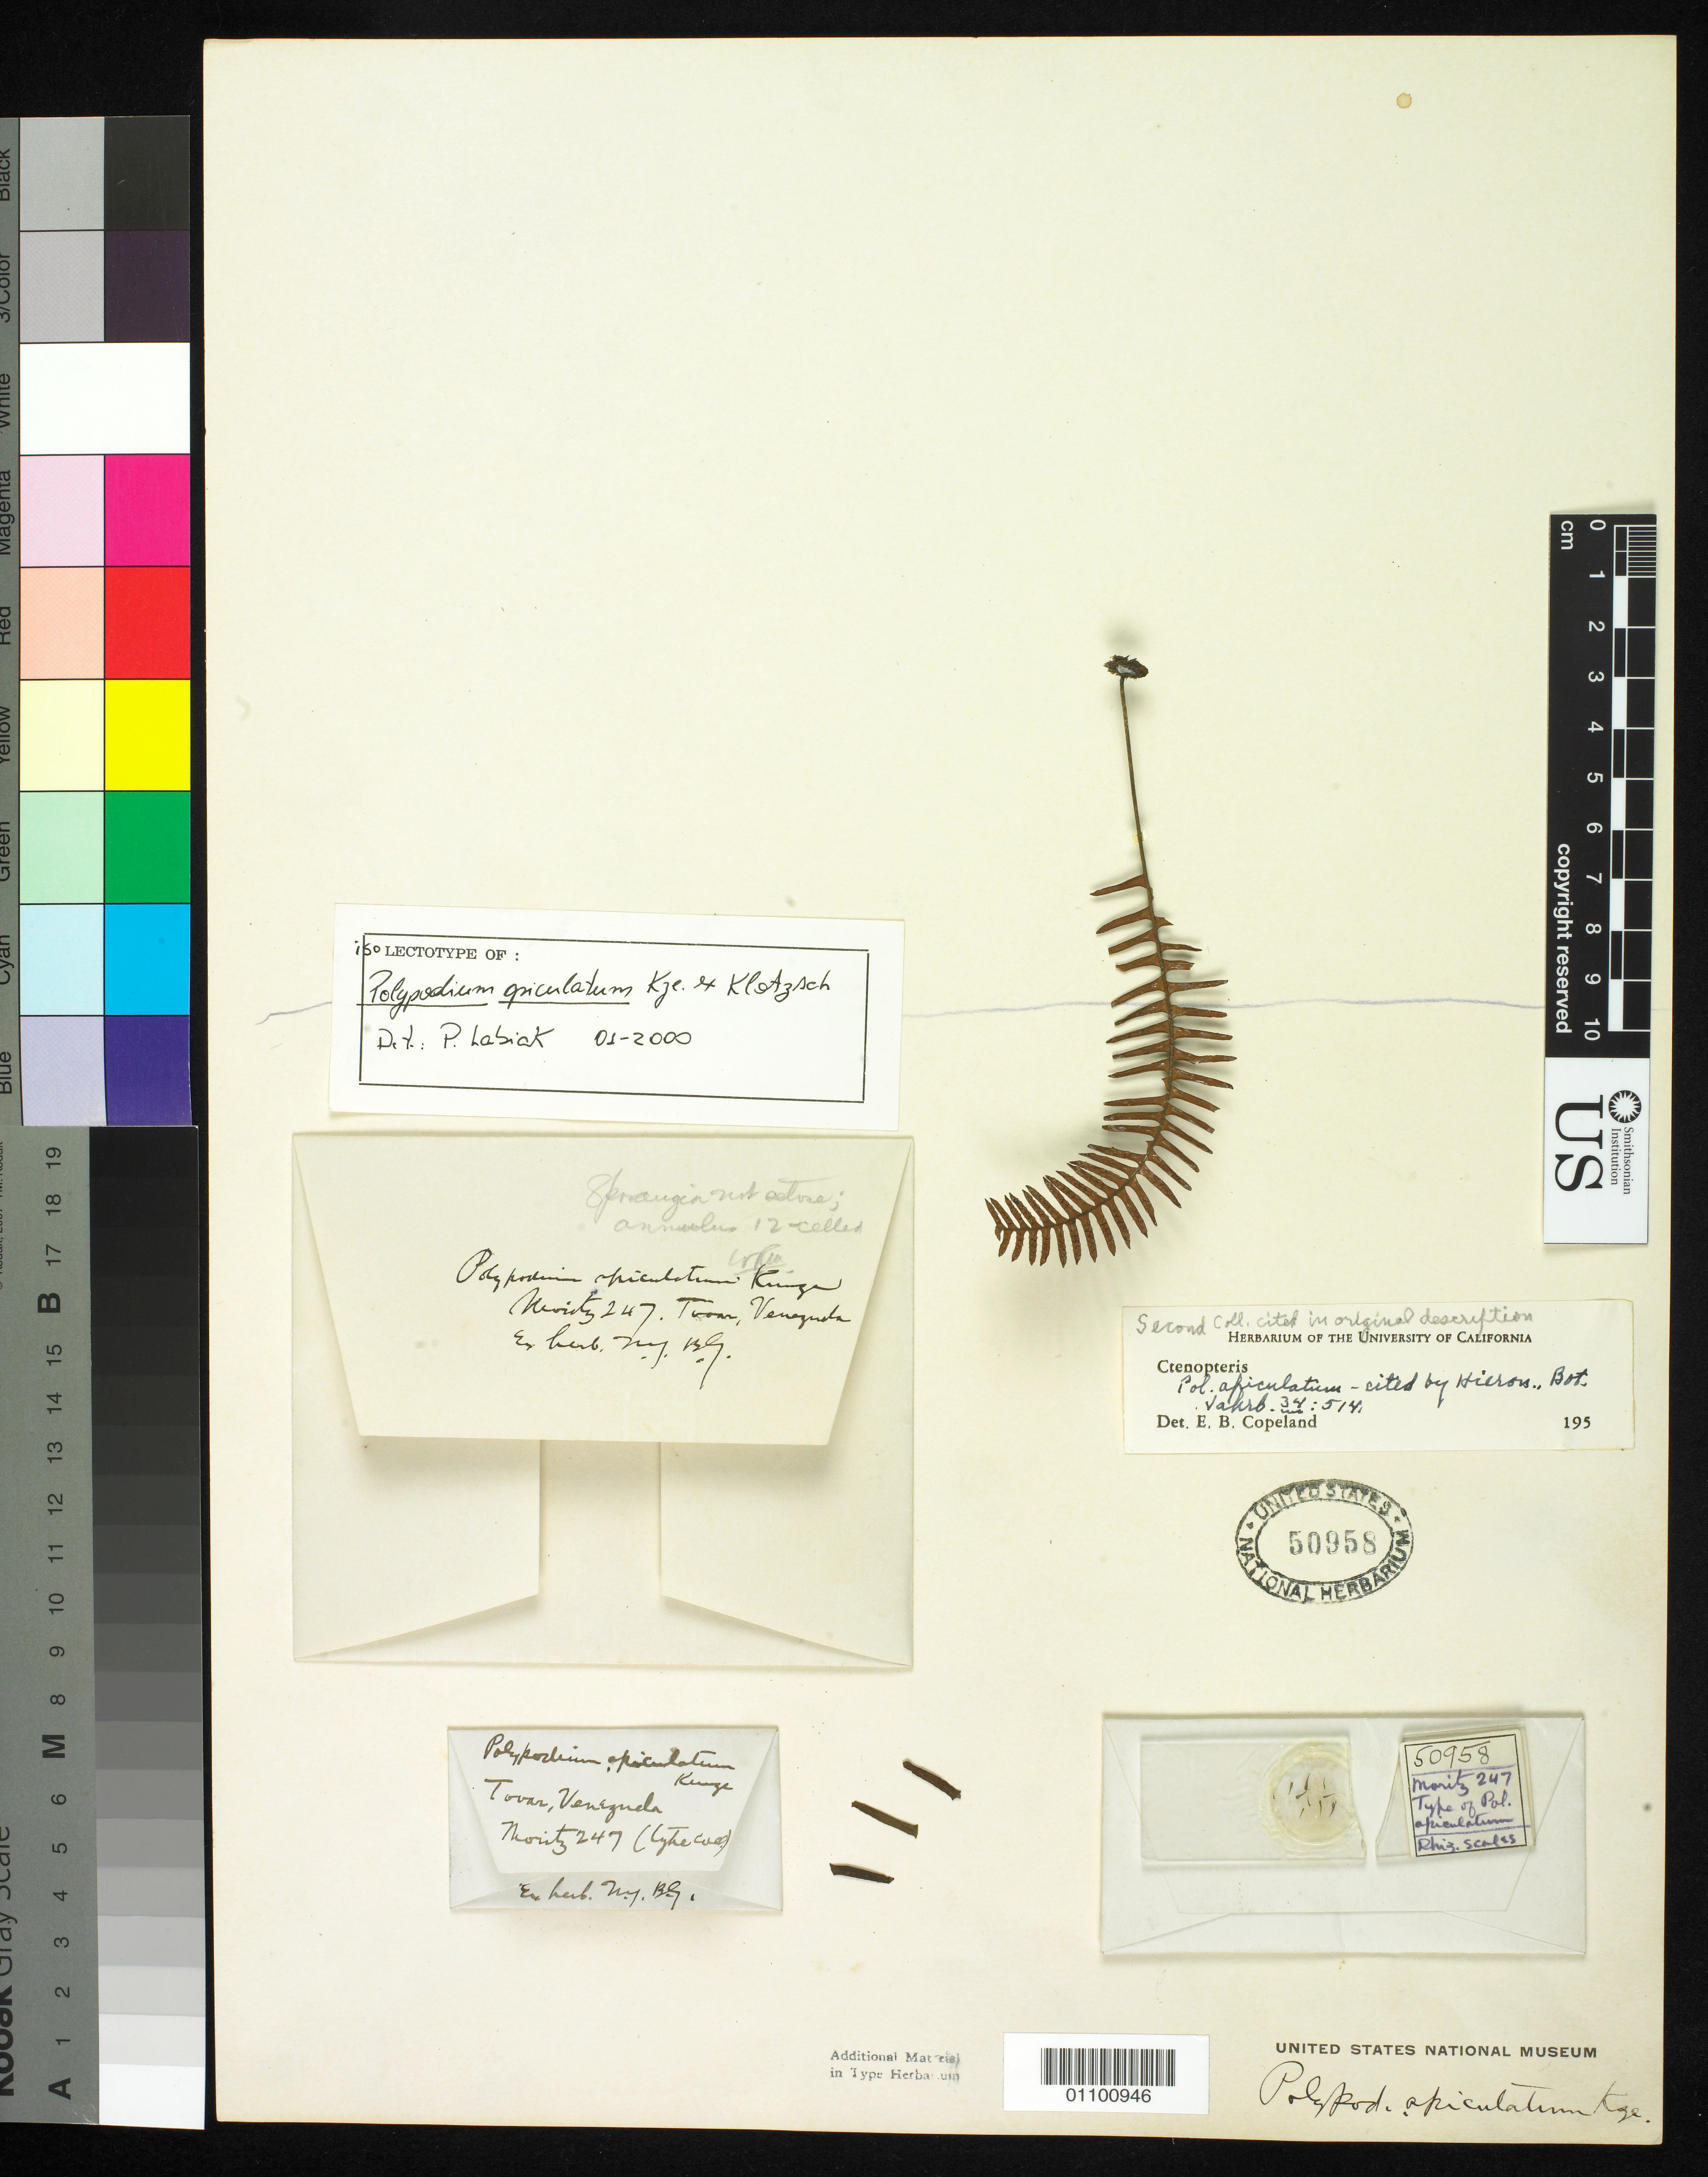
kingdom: Plantae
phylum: Tracheophyta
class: Polypodiopsida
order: Polypodiales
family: Polypodiaceae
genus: Polypodium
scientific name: Polypodium apiculatum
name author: Kunze ex Klotzsch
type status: Type Collection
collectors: A. Moritz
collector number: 247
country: Venezuela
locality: Tovar.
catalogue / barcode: US 50958